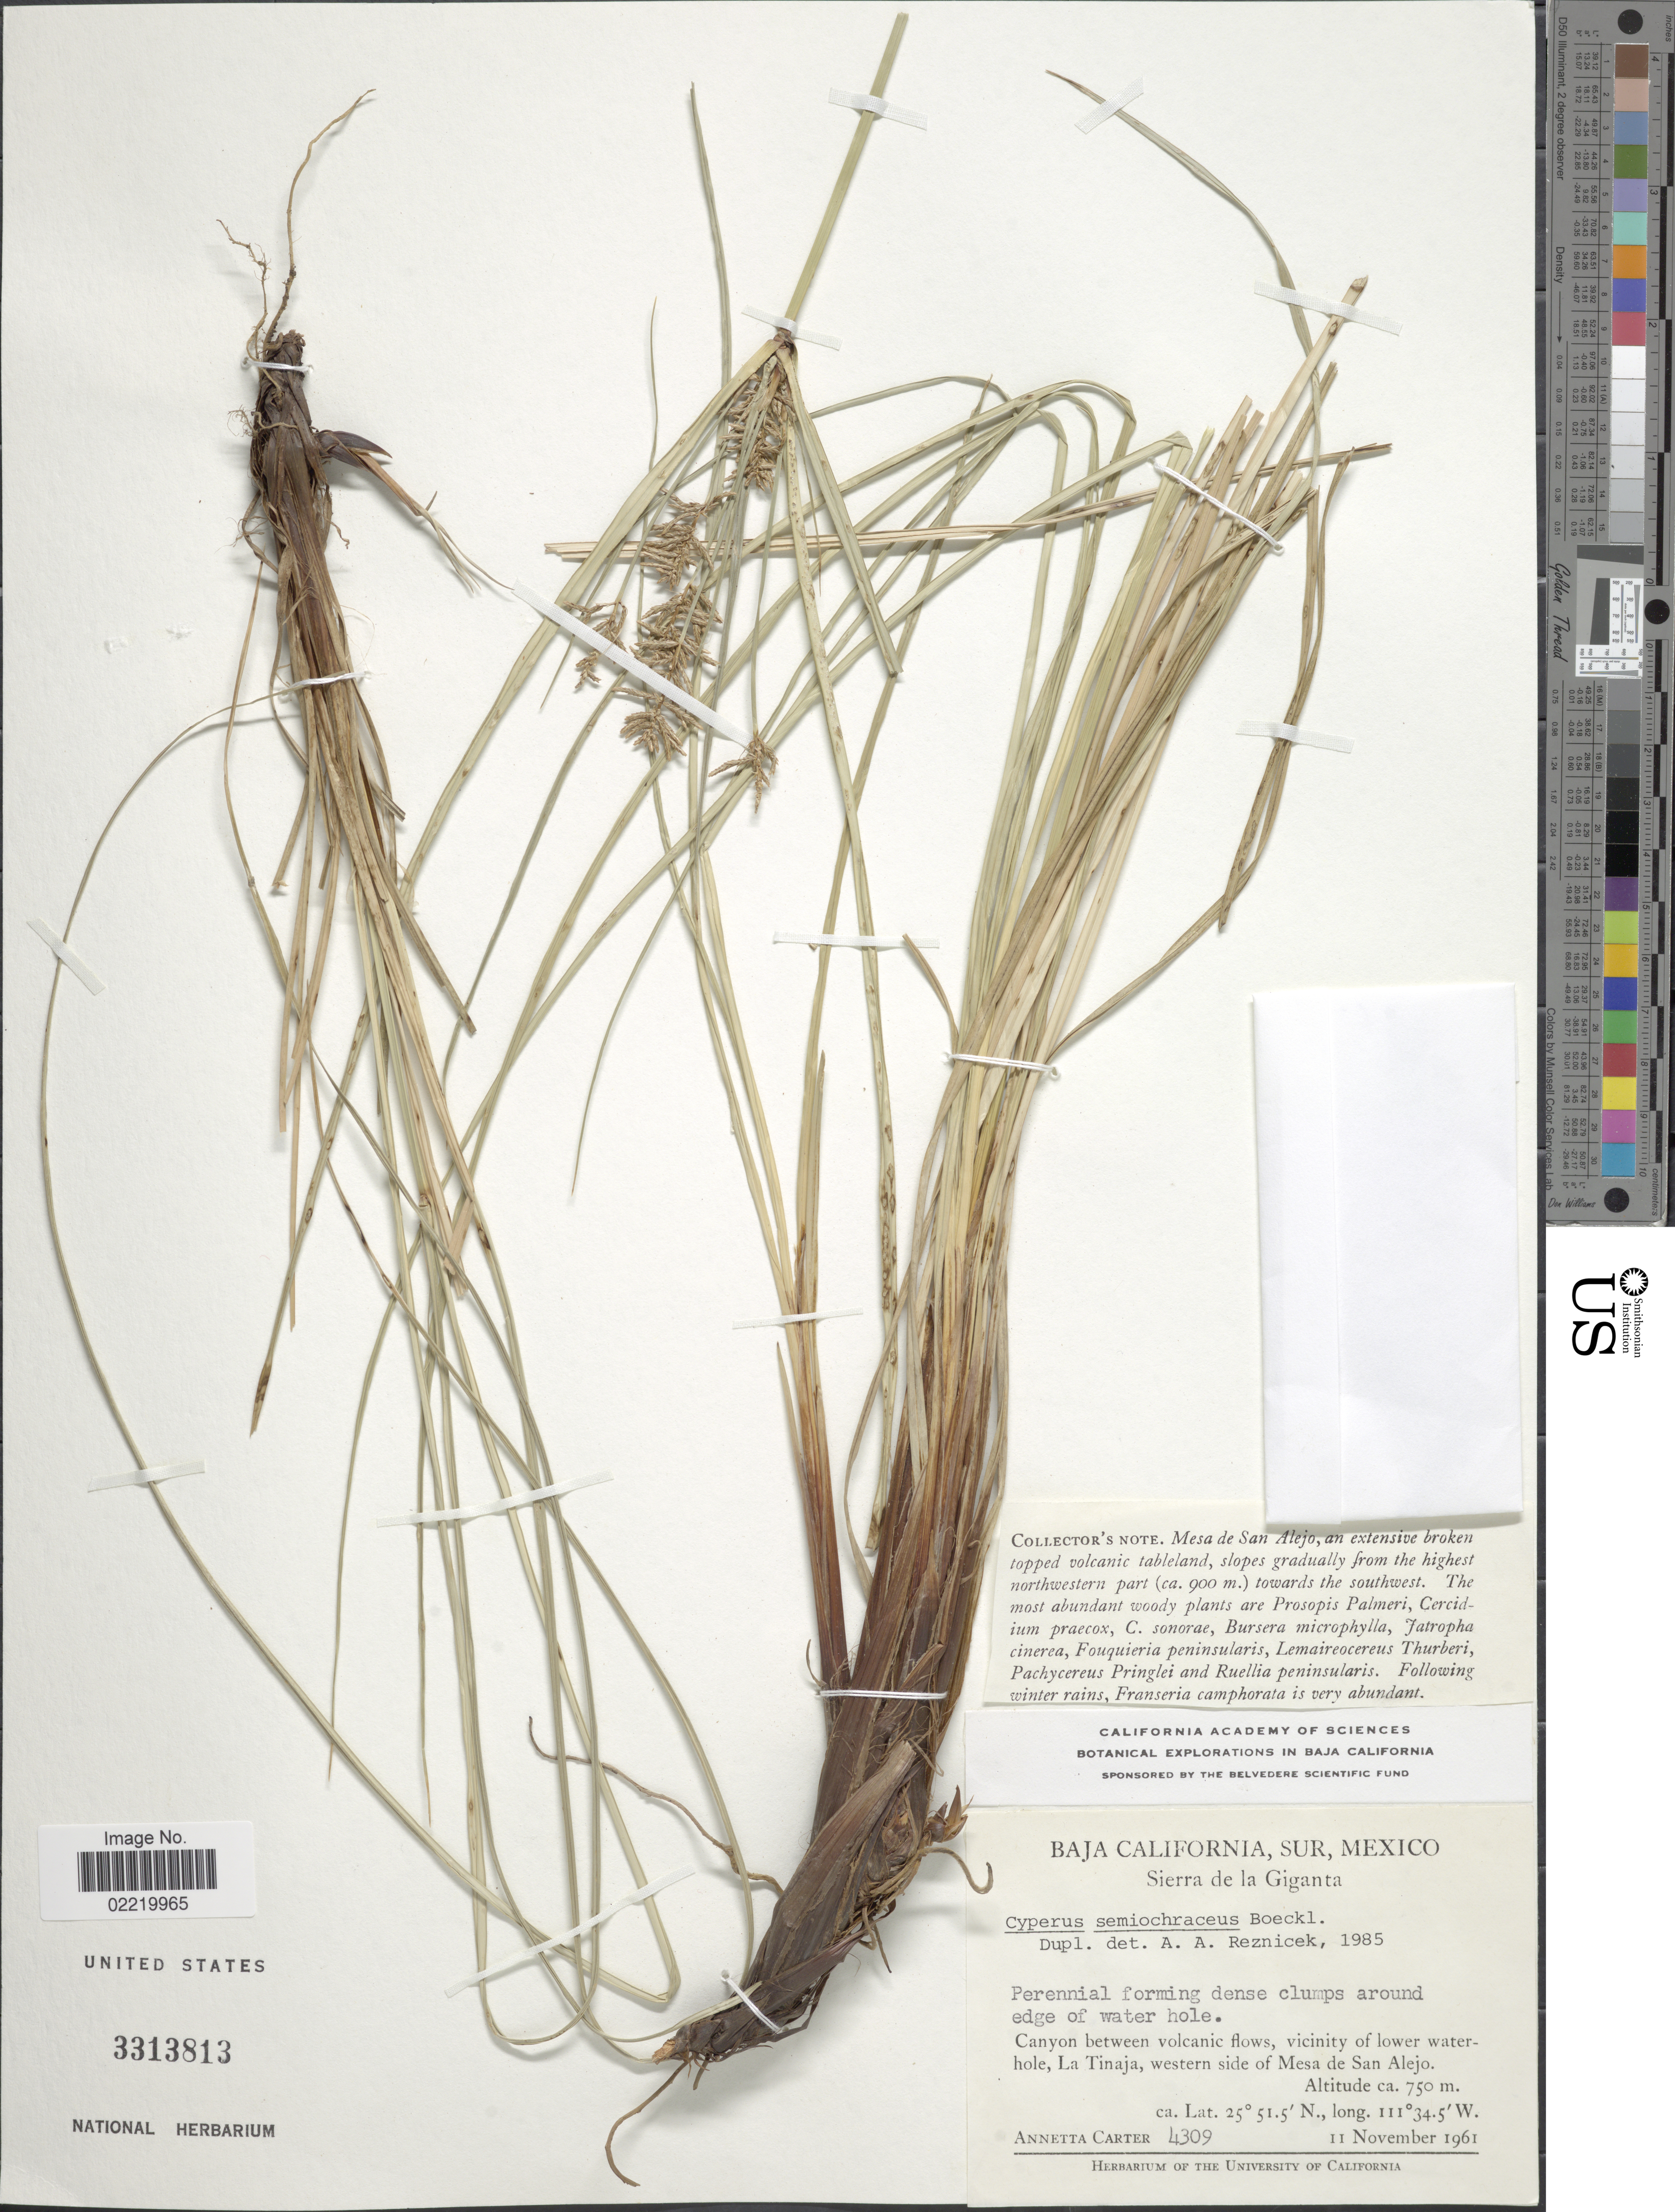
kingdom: Plantae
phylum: Tracheophyta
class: Liliopsida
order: Poales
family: Cyperaceae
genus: Cyperus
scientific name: Cyperus semiochraceus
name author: Boeckeler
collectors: A. Carter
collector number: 4309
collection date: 1961-11-11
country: Mexico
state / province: Baja California Sur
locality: Sierra de la Giganta, around edge of water hole, Canyon between volcanic flows, vicinity of lower waterhole, La Tinaja, western side of Mesa de San Alejo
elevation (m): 750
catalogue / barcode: US 3313813